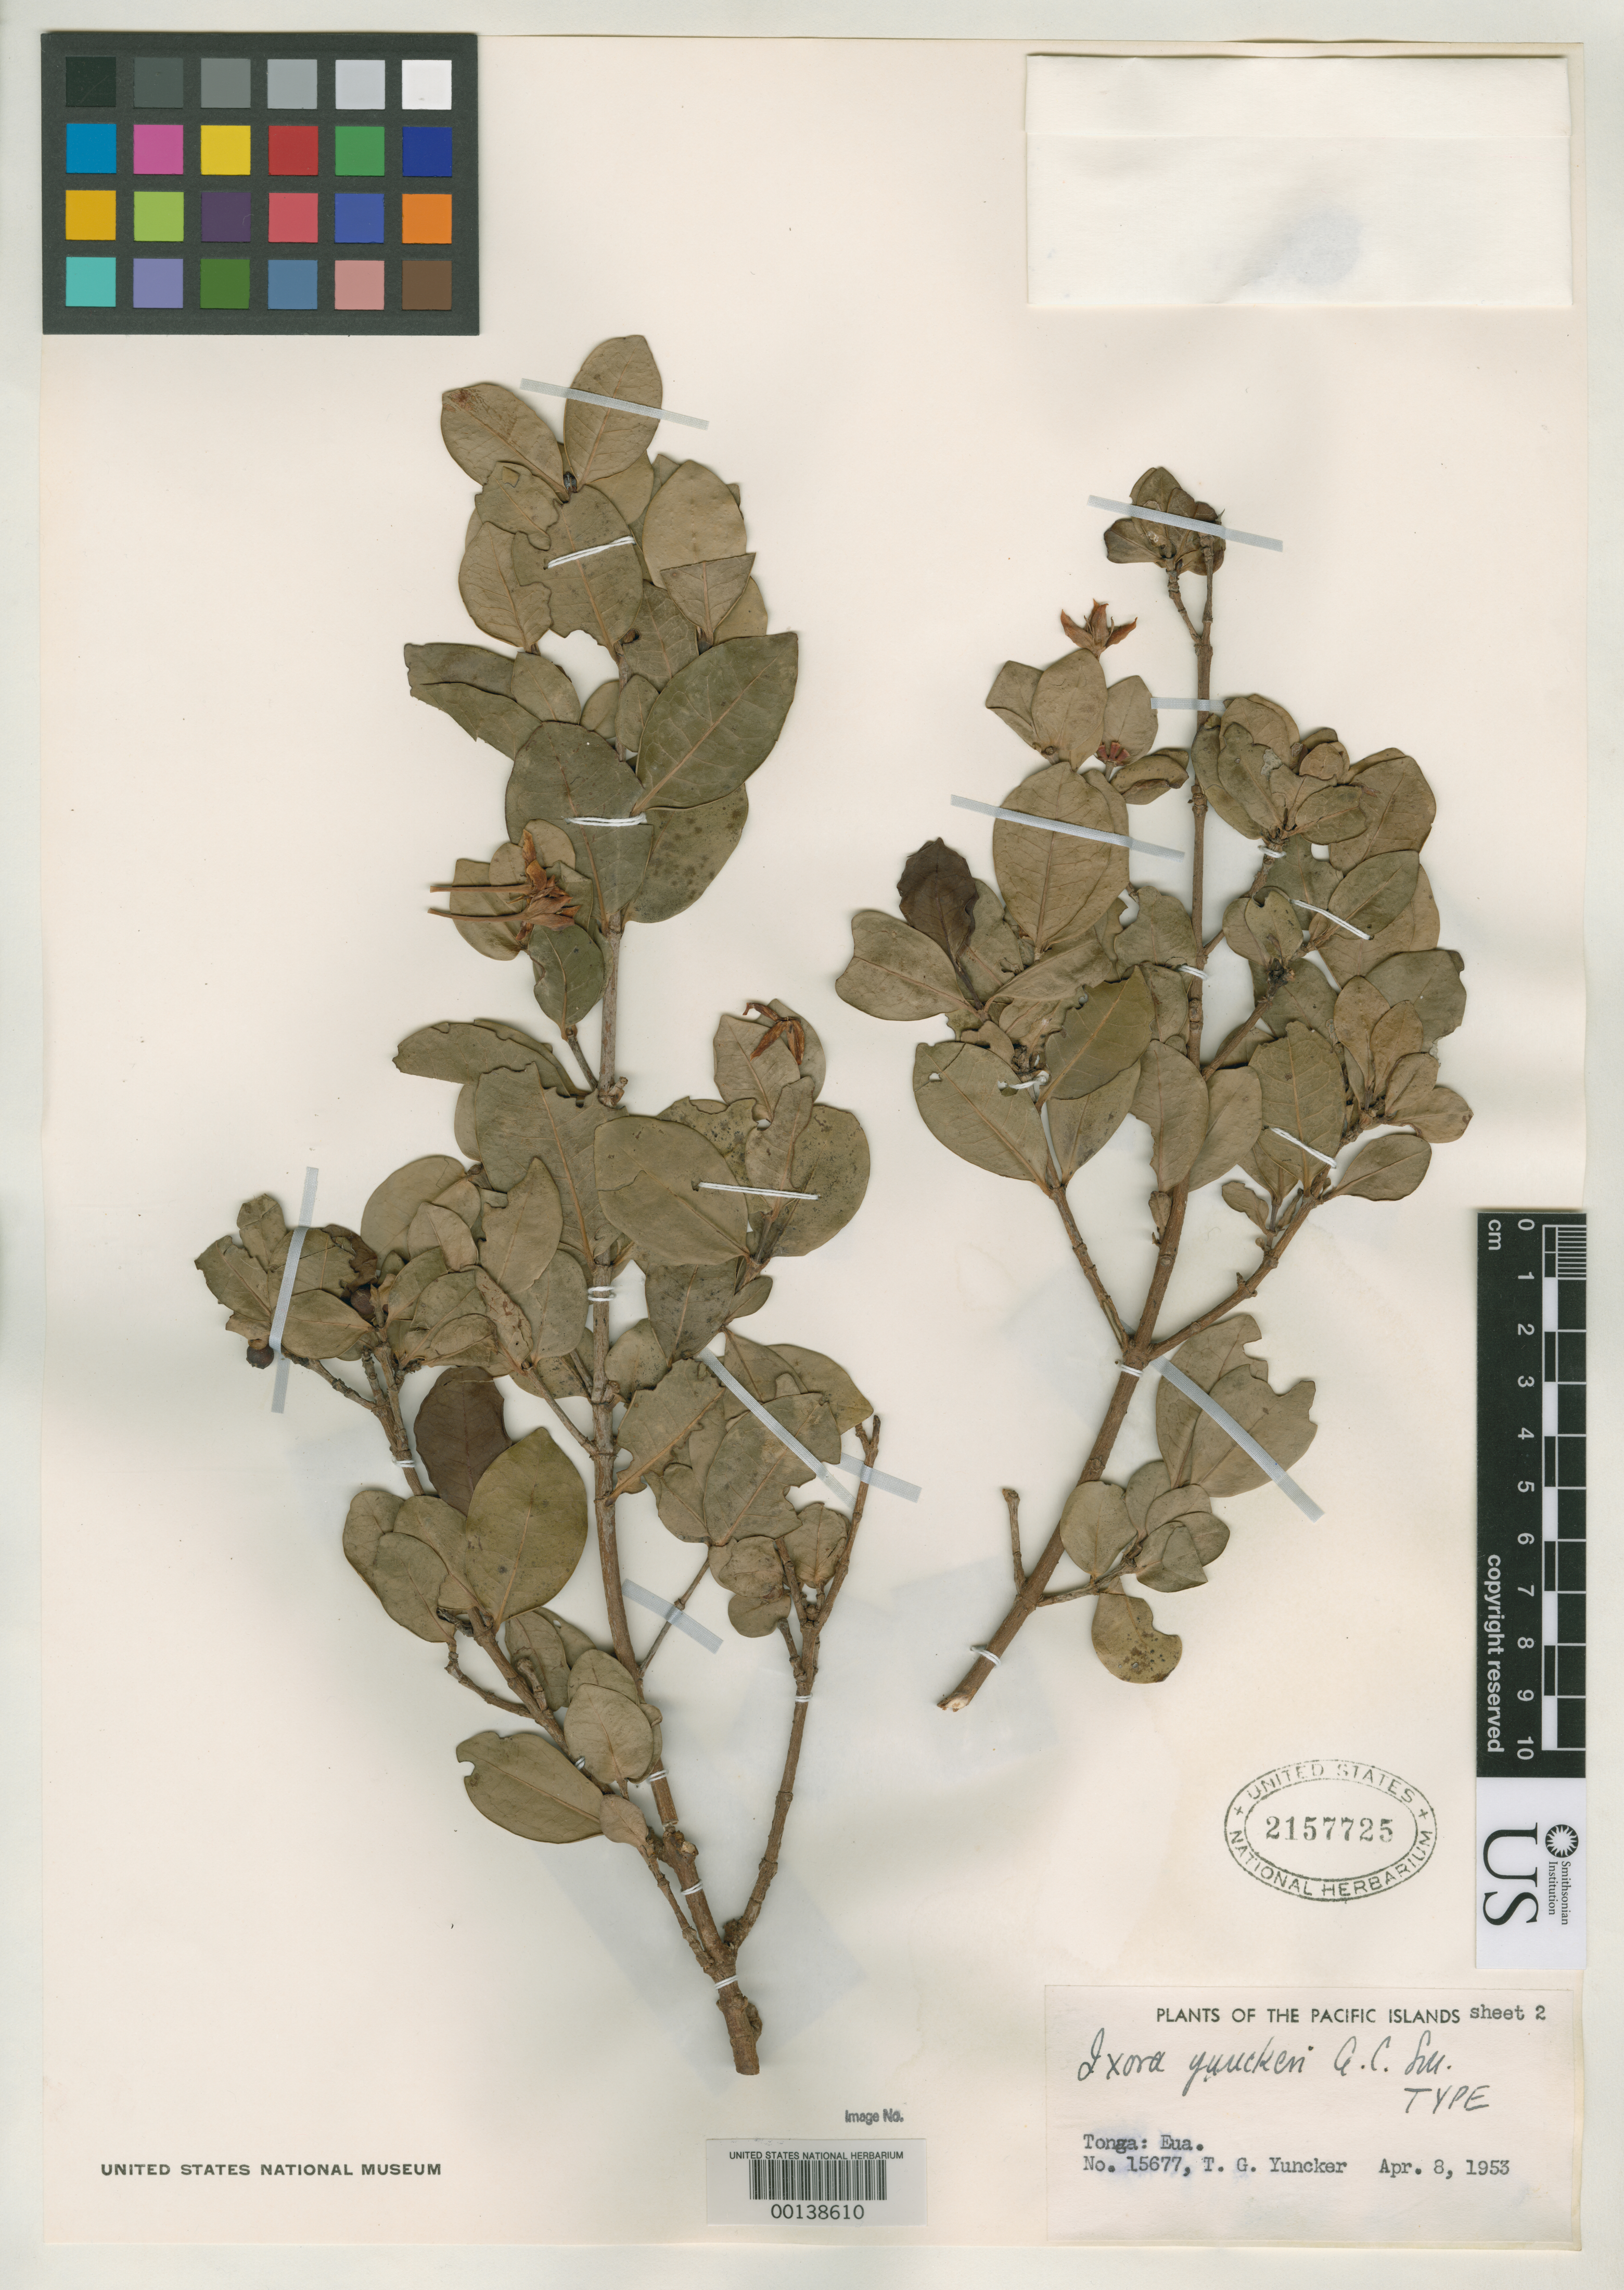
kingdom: Plantae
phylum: Tracheophyta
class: Magnoliopsida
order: Gentianales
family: Rubiaceae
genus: Ixora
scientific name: Ixora yuckeri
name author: A.C. Sm.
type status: Holotype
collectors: T. G. Yuncker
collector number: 15677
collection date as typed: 08 Apr 1953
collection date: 1953-04-08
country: Tonga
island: Eua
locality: Eua.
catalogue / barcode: US 2157725